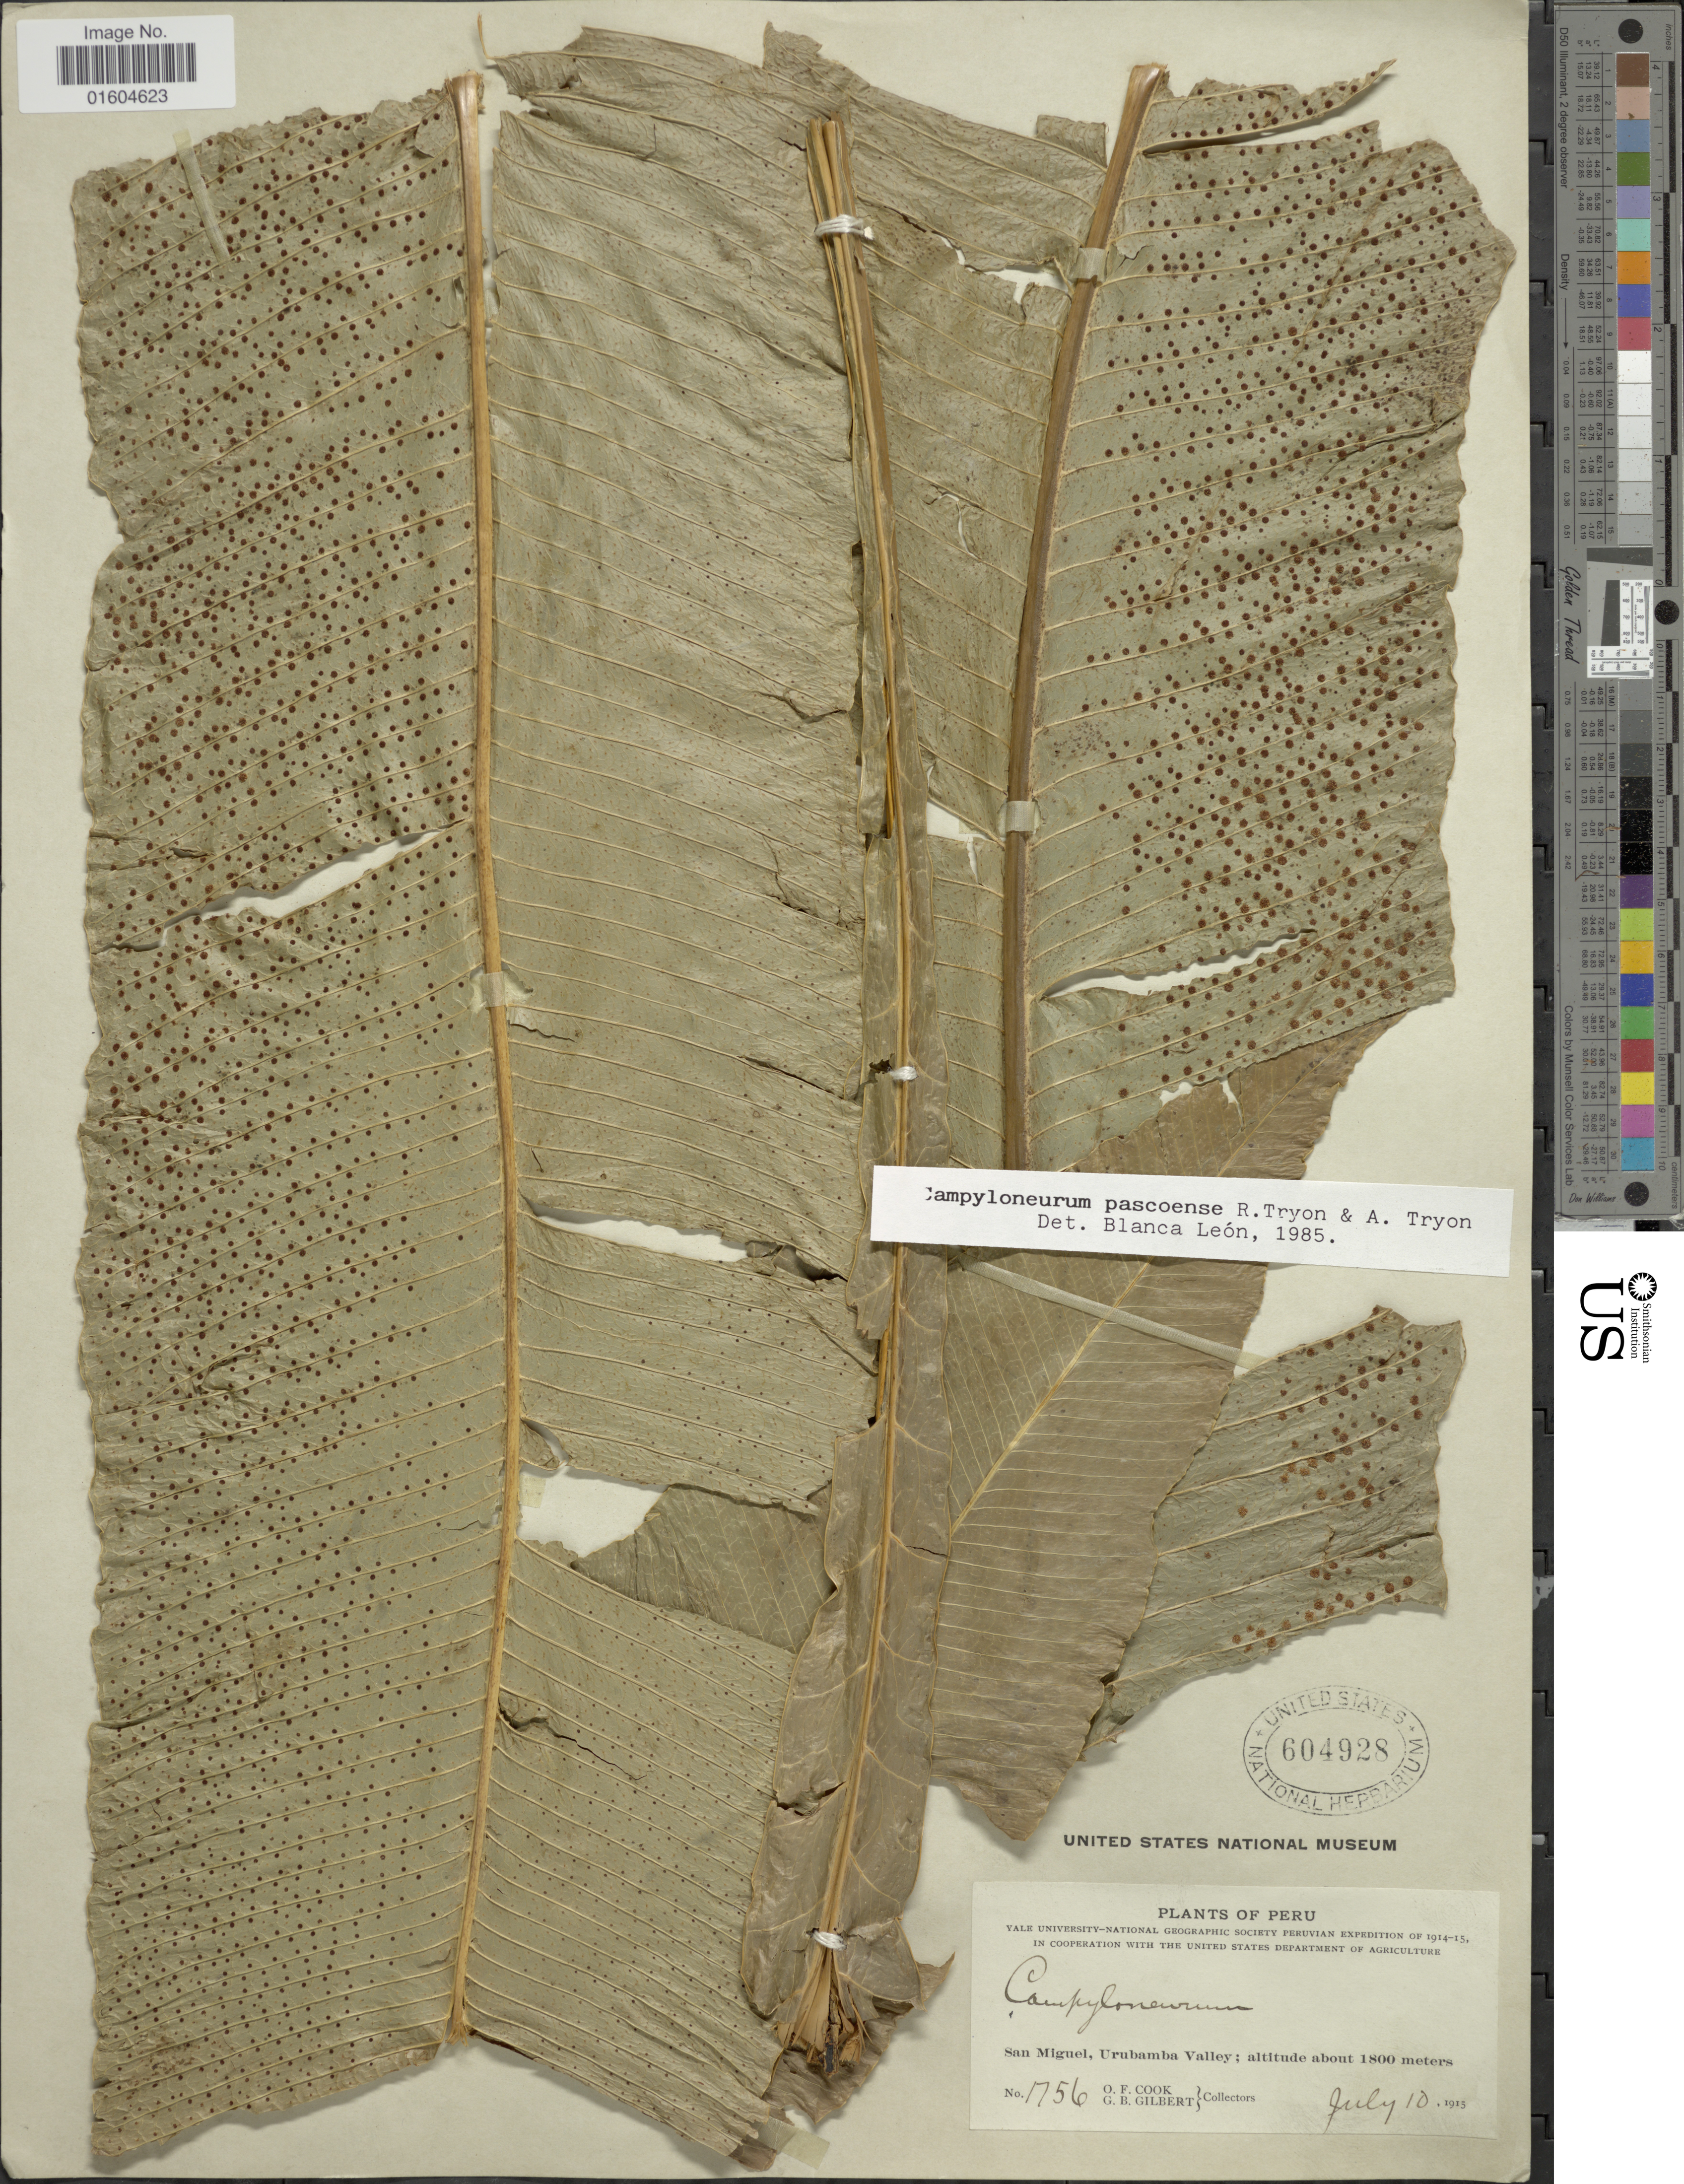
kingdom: Plantae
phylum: Tracheophyta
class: Polypodiopsida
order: Polypodiales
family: Polypodiaceae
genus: Campyloneurum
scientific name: Campyloneurum pascoense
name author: R.M. Tryon & A.F. Tryon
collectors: O. F. Cook & G. B. Gilbert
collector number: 1756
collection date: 1913-07-10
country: El Salvador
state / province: San Miguel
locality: Peru, San Miguel, Urubamba Valley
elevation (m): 1800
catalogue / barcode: US 604928